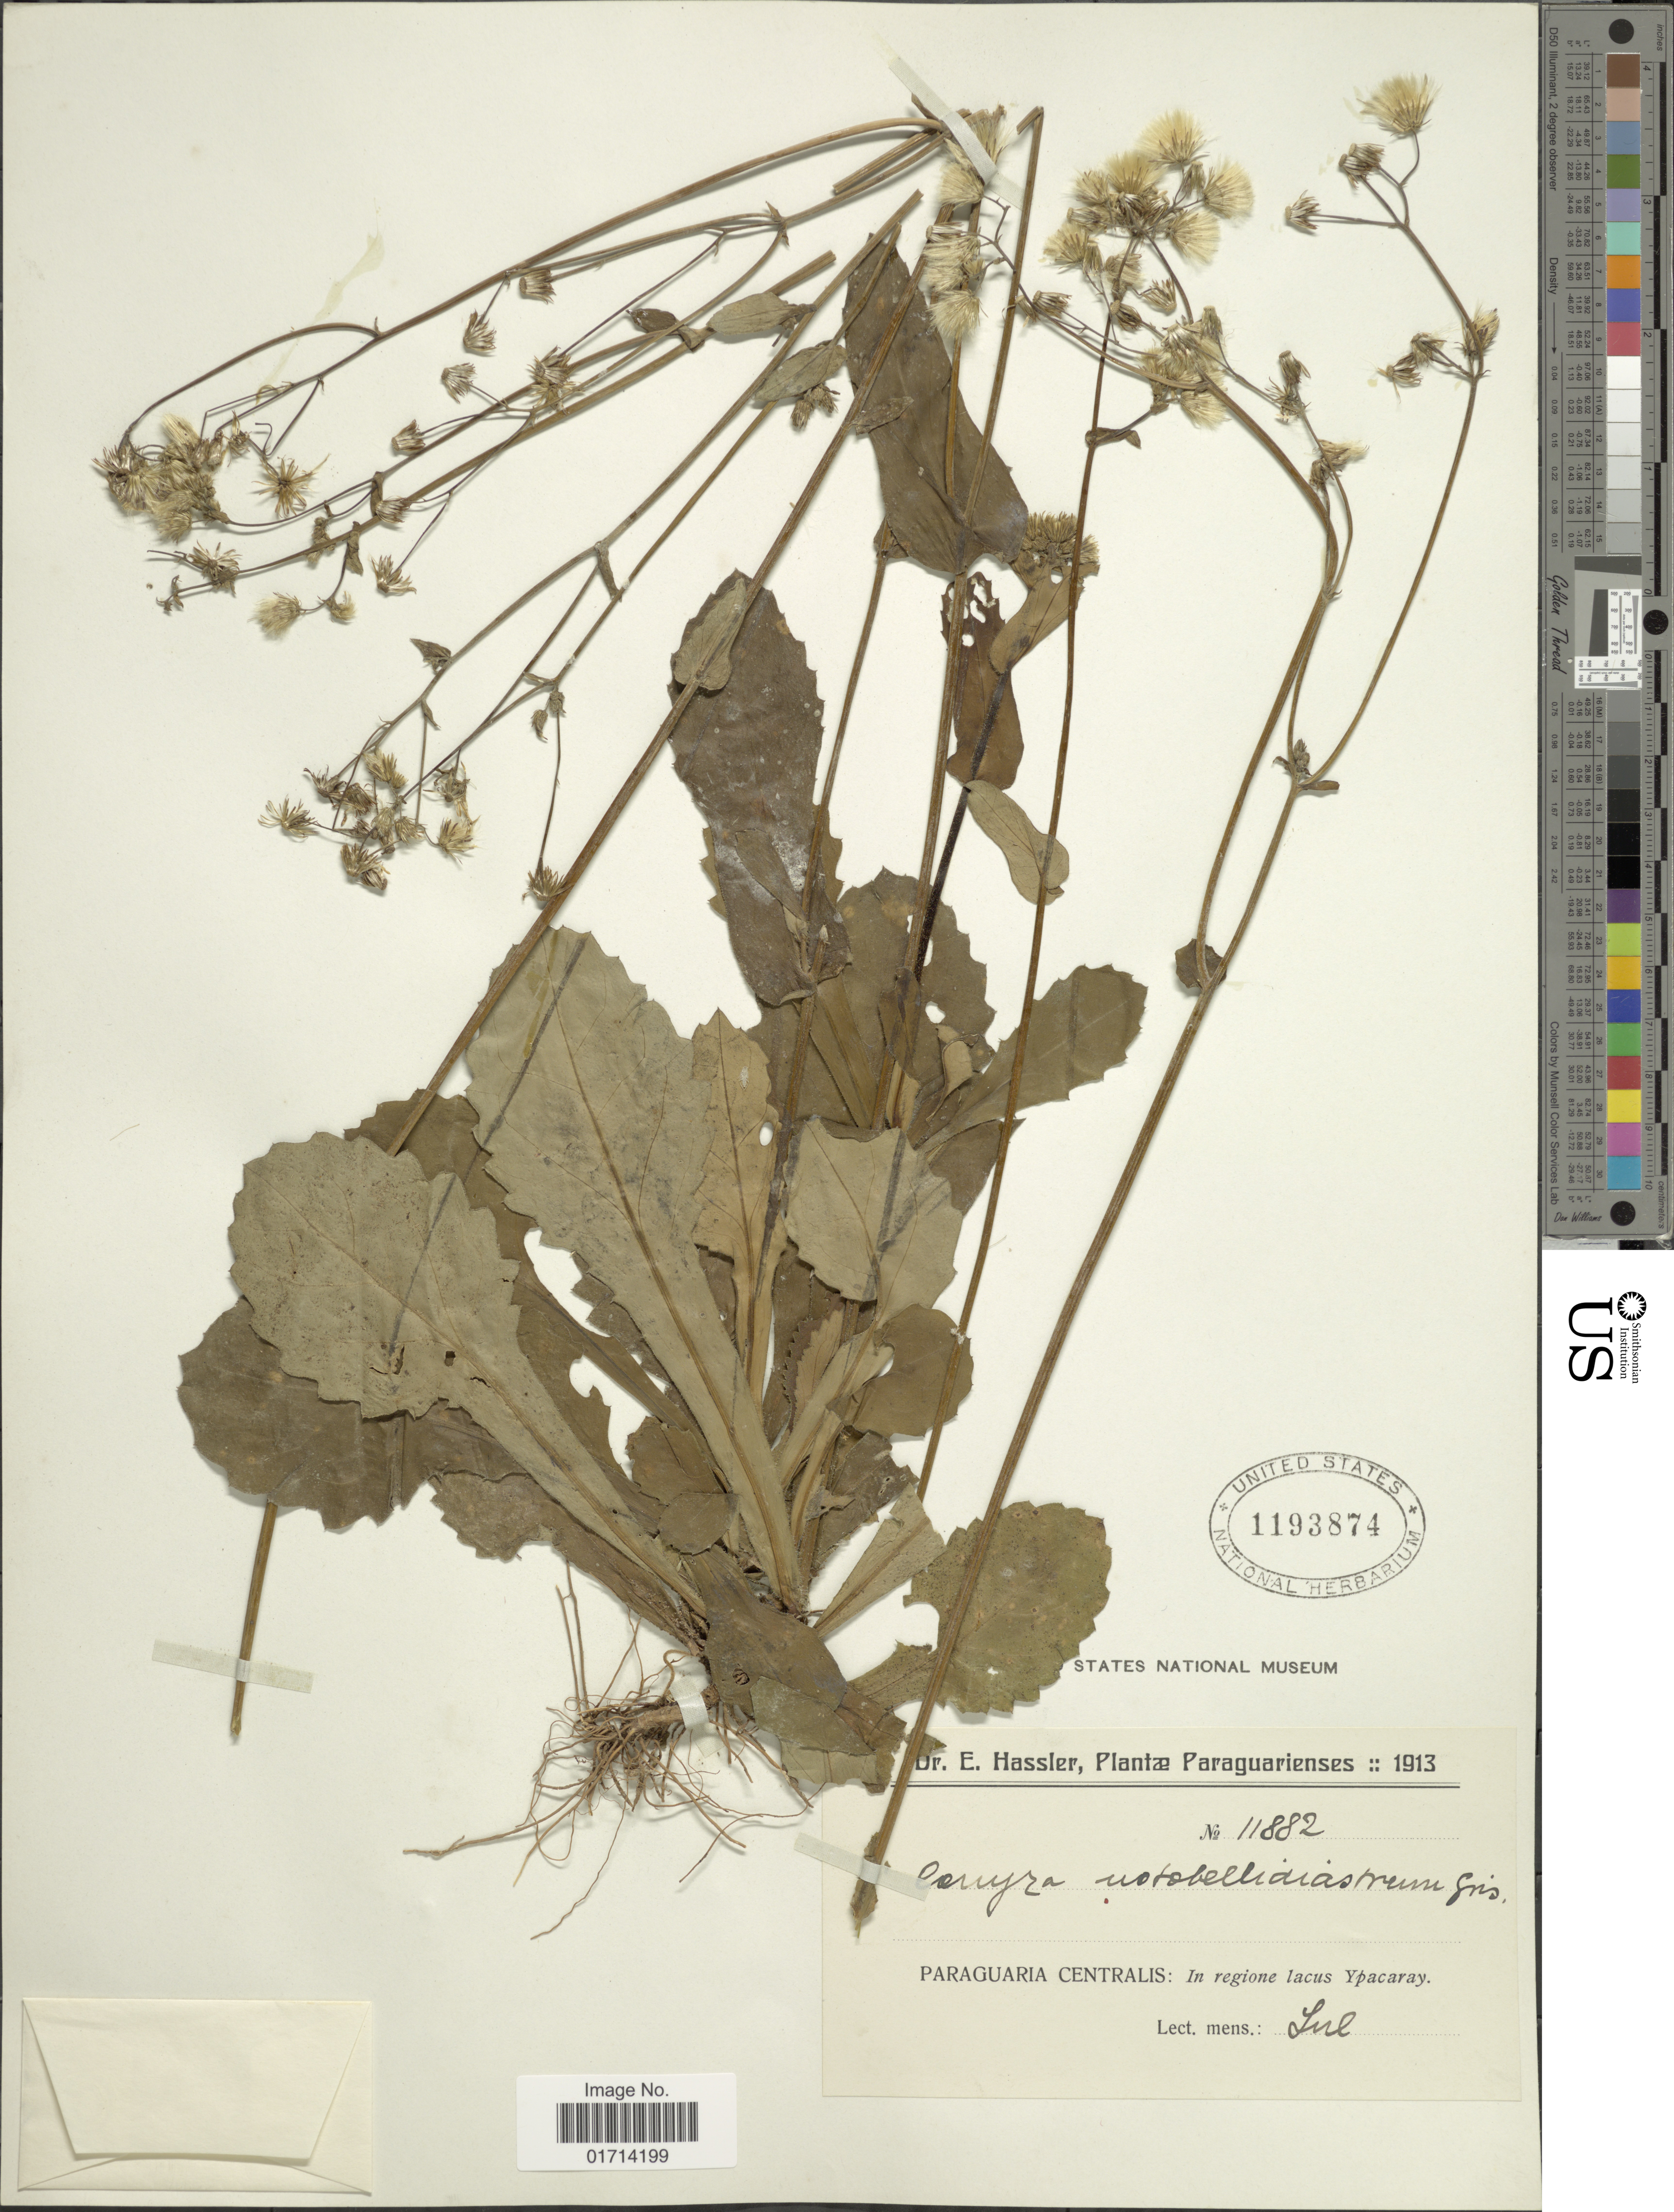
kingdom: Plantae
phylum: Tracheophyta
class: Magnoliopsida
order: Asterales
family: Asteraceae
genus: Podocoma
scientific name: Podocoma notobellidiastrum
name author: (Griseb.) G.L. Nesom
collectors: E. Hassler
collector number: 11882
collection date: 1913-07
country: Paraguay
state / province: Central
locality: Paraguaria Centralis: In regione lacus Ypacaray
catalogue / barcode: US 1193874